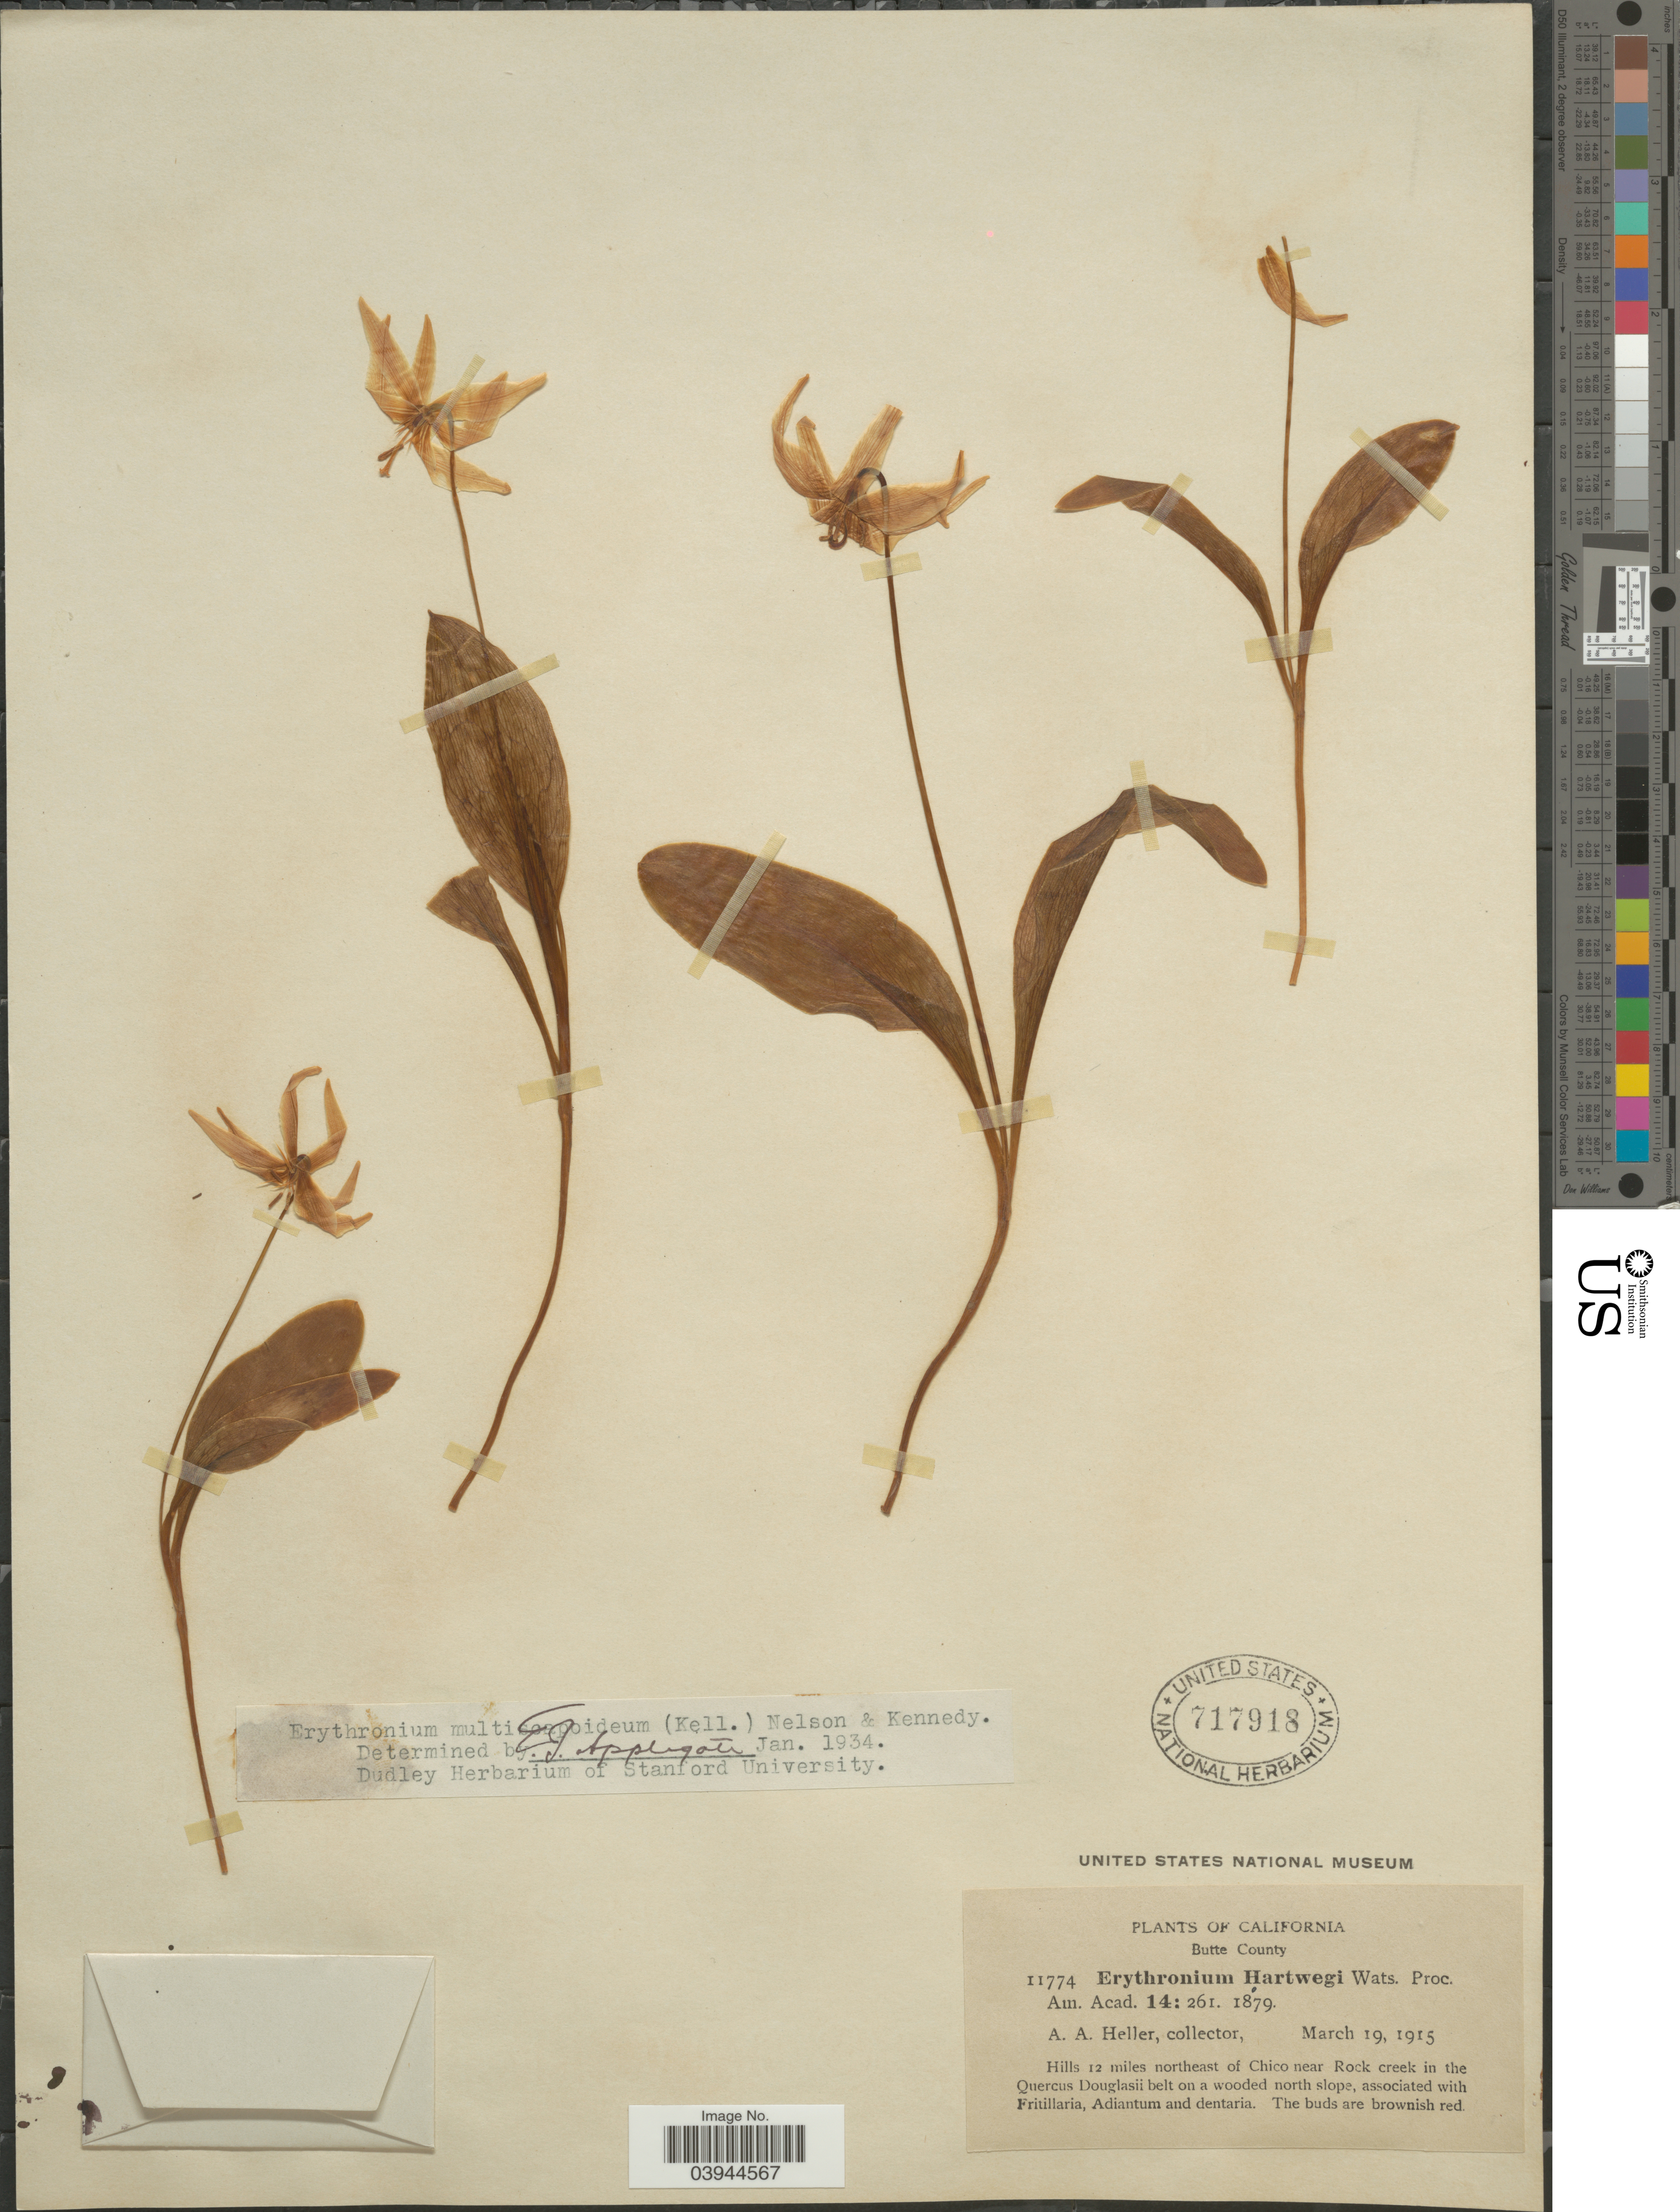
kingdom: Plantae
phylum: Tracheophyta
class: Liliopsida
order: Liliales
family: Liliaceae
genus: Erythronium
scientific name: Erythronium multiscapoideum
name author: (Kellogg) A. Nelson & P.B. Kenn.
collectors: A. A. Heller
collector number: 11774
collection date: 1915-03-19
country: United States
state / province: California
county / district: Butte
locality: Butte County. Hills 12 miles northeast of Chico near Rock creek in the Quercus Douglasii belt on wooded north slope.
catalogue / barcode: US 717918